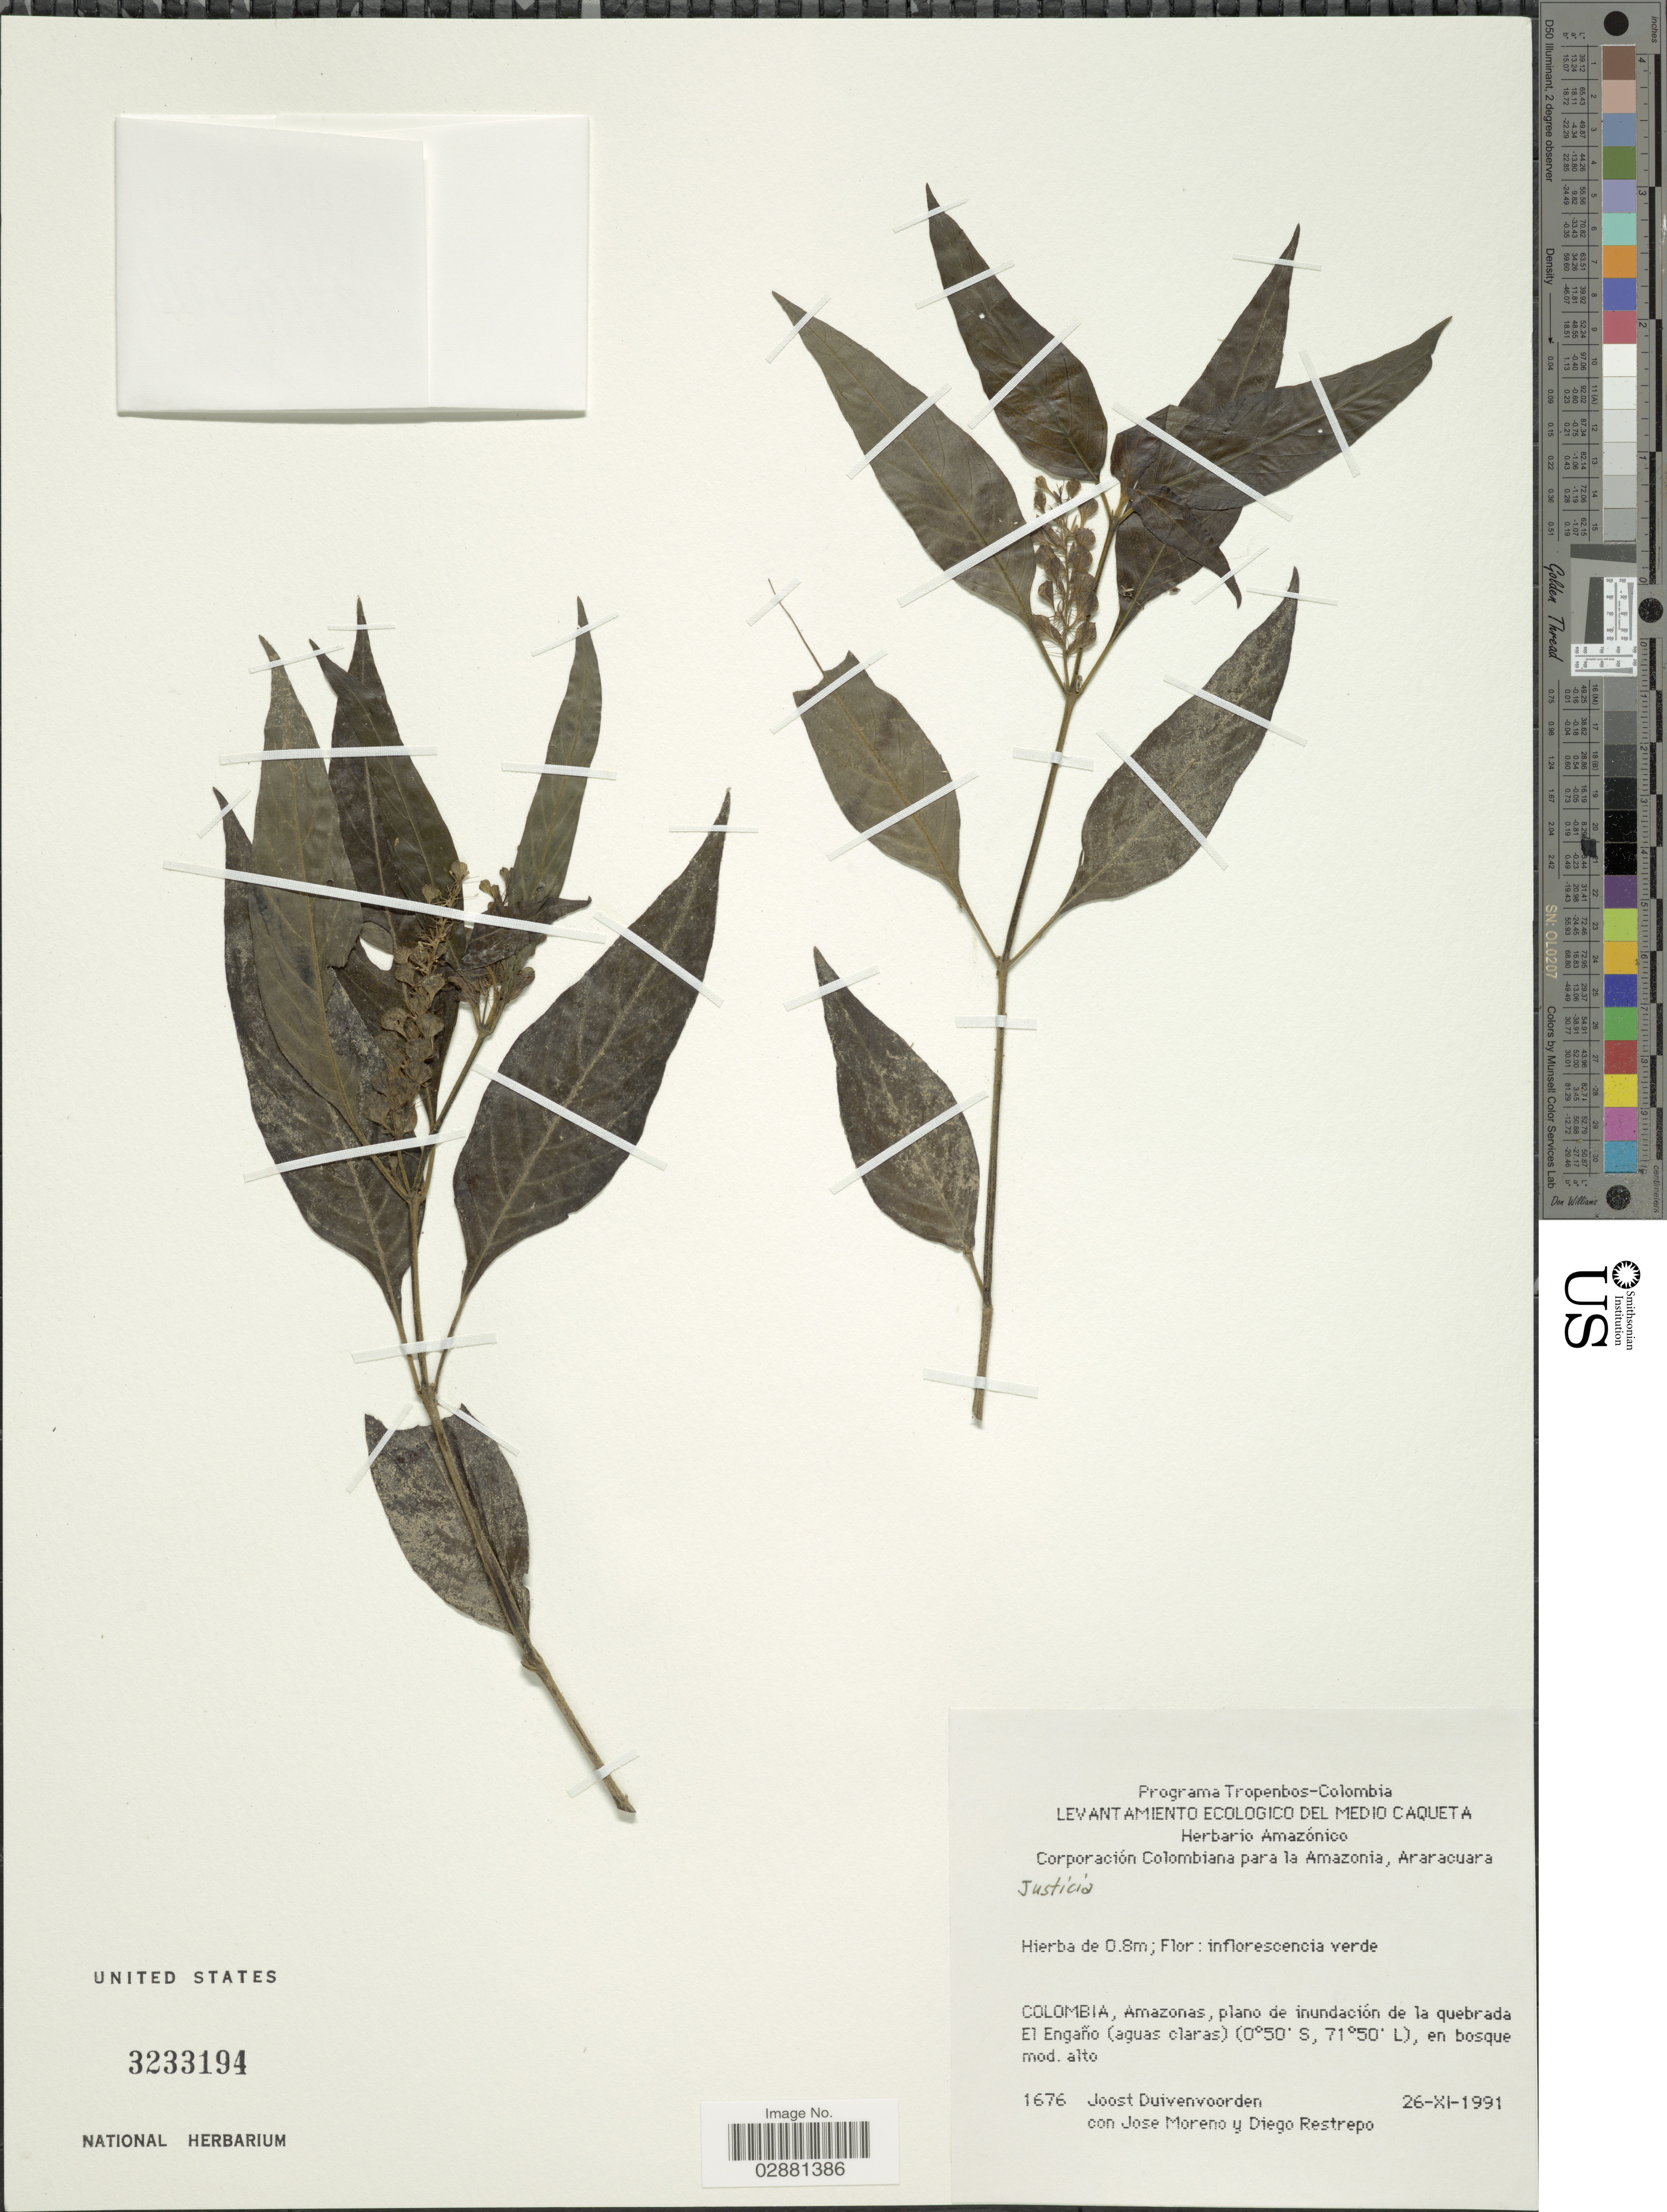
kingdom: Plantae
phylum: Tracheophyta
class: Magnoliopsida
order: Lamiales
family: Acanthaceae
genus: Justicia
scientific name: Justicia sp.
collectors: J. Duivenvoorden, J. Moreno & D. Restrepo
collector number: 1676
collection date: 1991-11-26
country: Colombia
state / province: Amazônas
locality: Plano de inundación de la quebrada El Engaño (aguas claras). Corporación Colombiana para la Amazonia, Araracuara.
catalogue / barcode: US 3233194